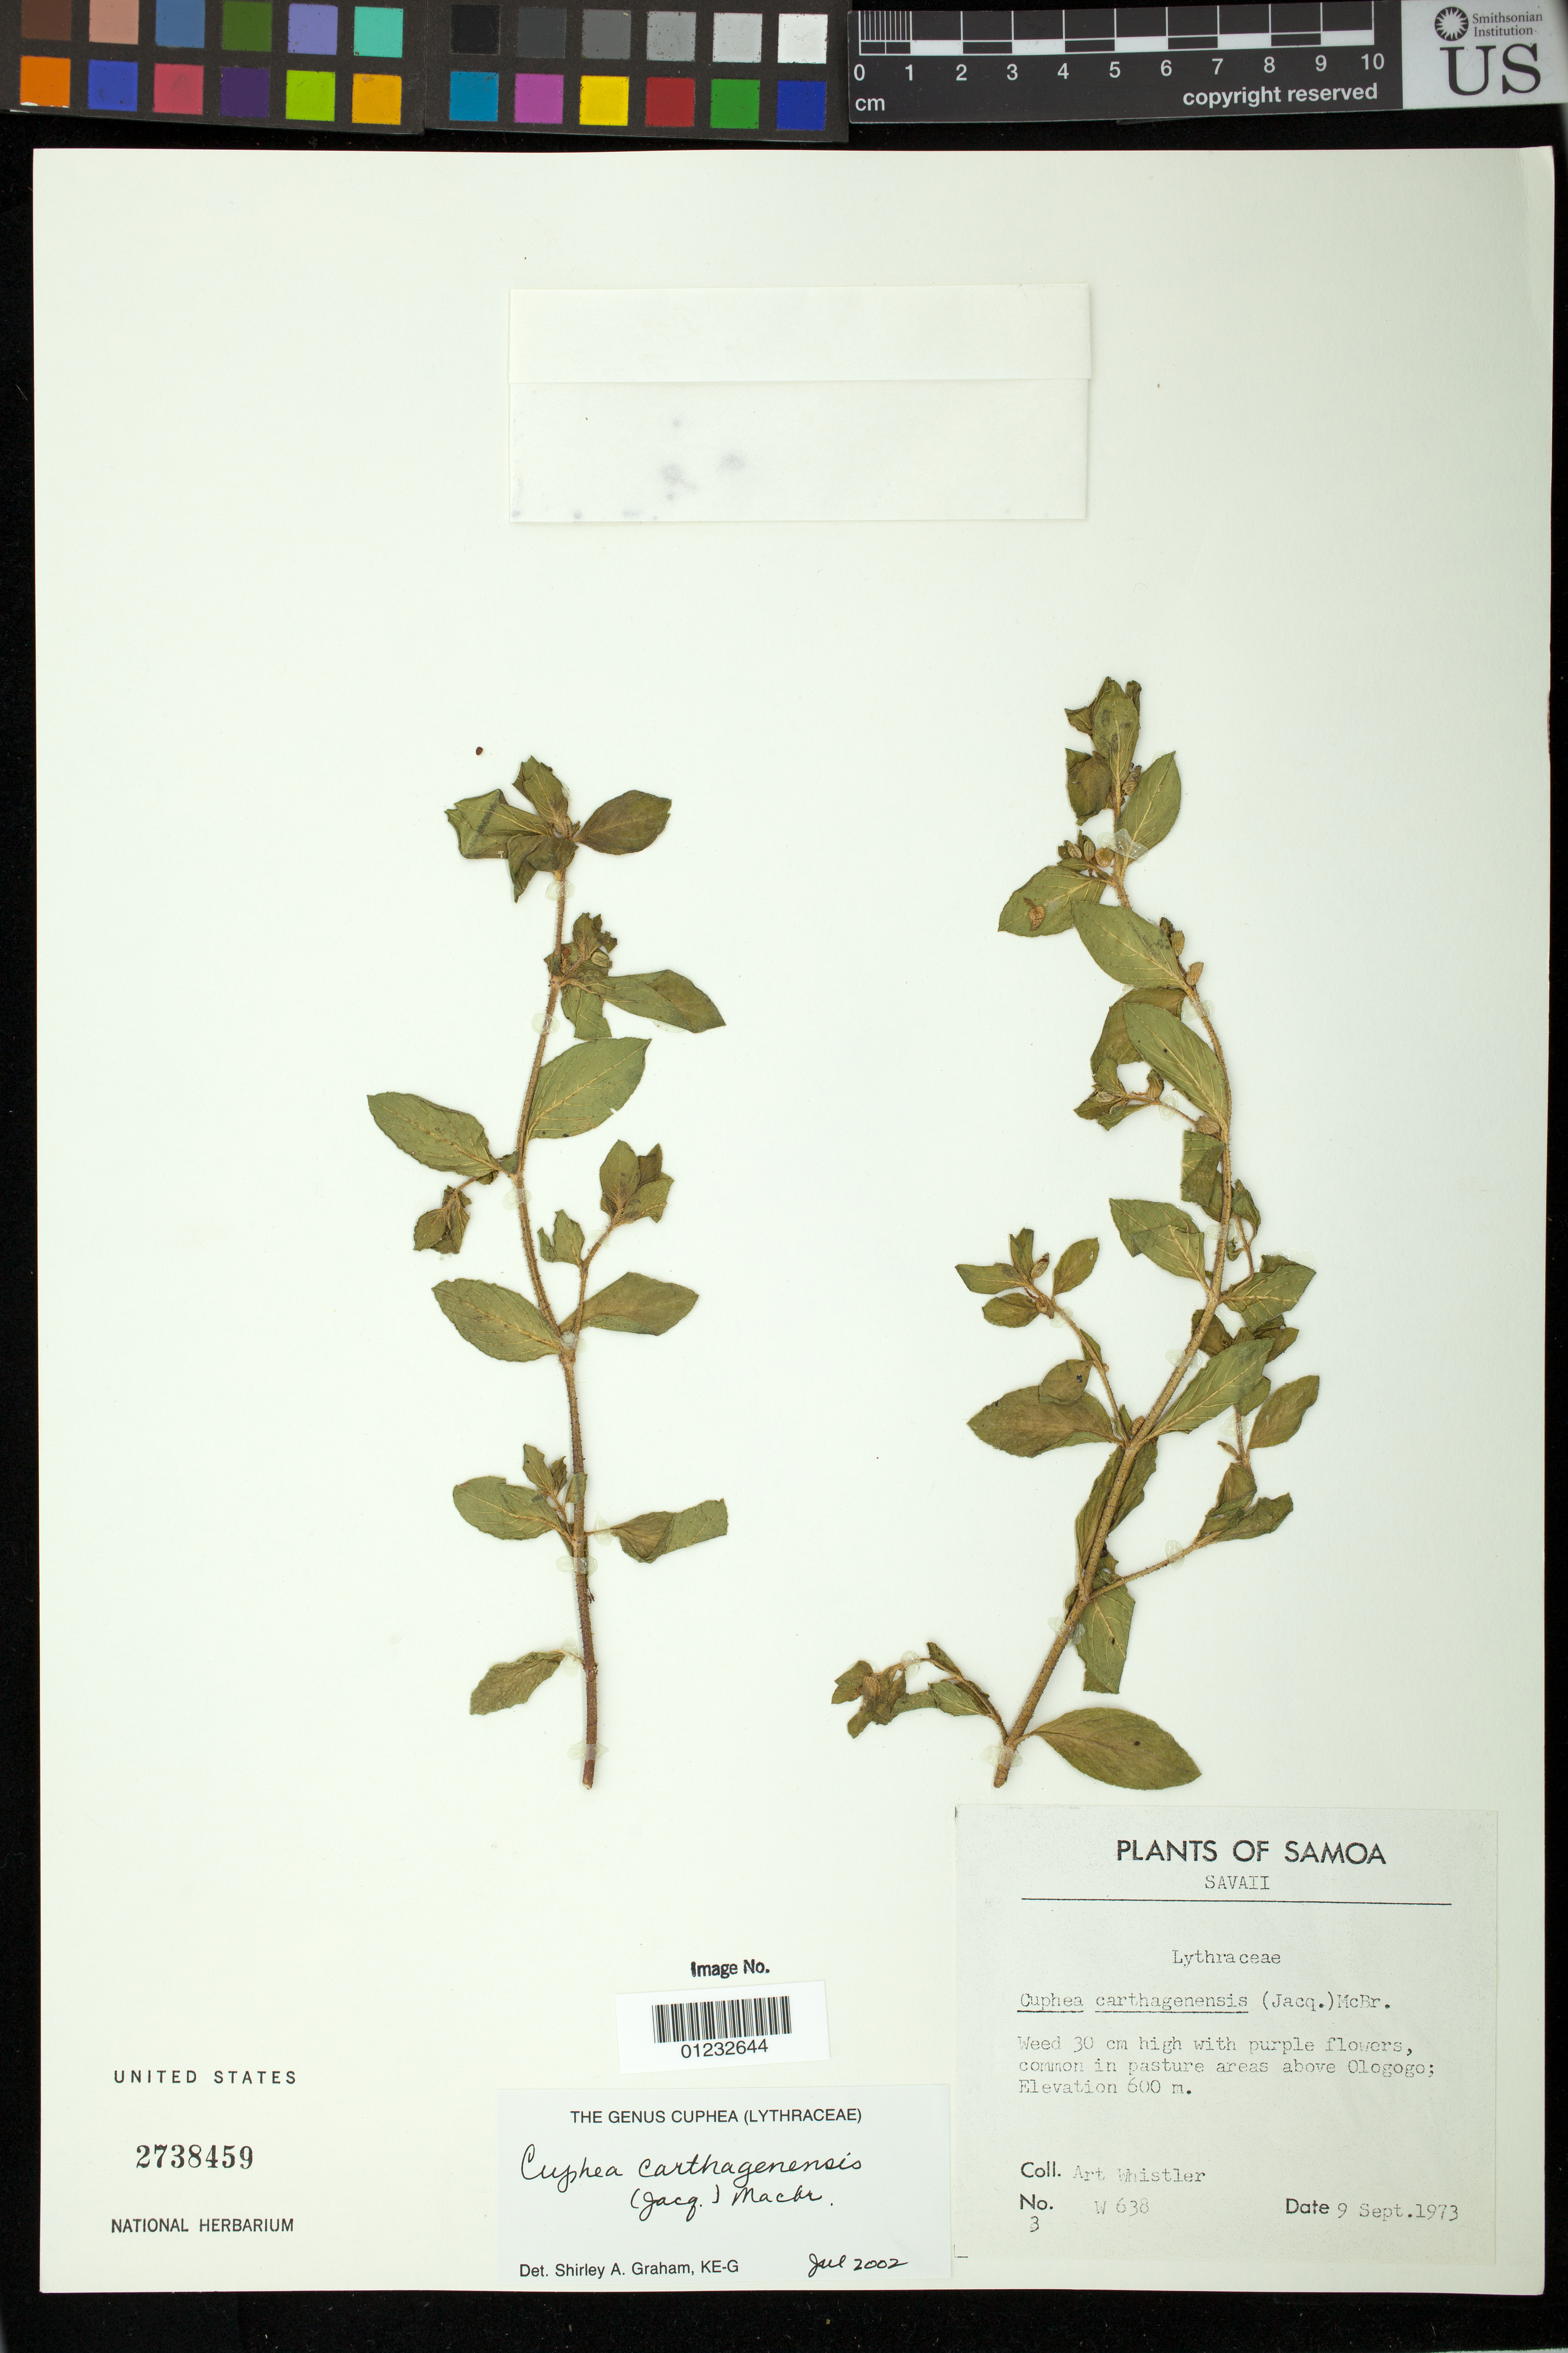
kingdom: Plantae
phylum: Tracheophyta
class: Magnoliopsida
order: Myrtales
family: Lythraceae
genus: Cuphea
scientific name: Cuphea carthagenensis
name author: (Jacq.) J.F. Macbr.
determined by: Graham, Shirley Ann Tousch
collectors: A. Whistler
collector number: W 638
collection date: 1973-09-09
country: Samoa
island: Savai'i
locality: Above ologogo.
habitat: Pasture areas.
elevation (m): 600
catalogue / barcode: US 2738459